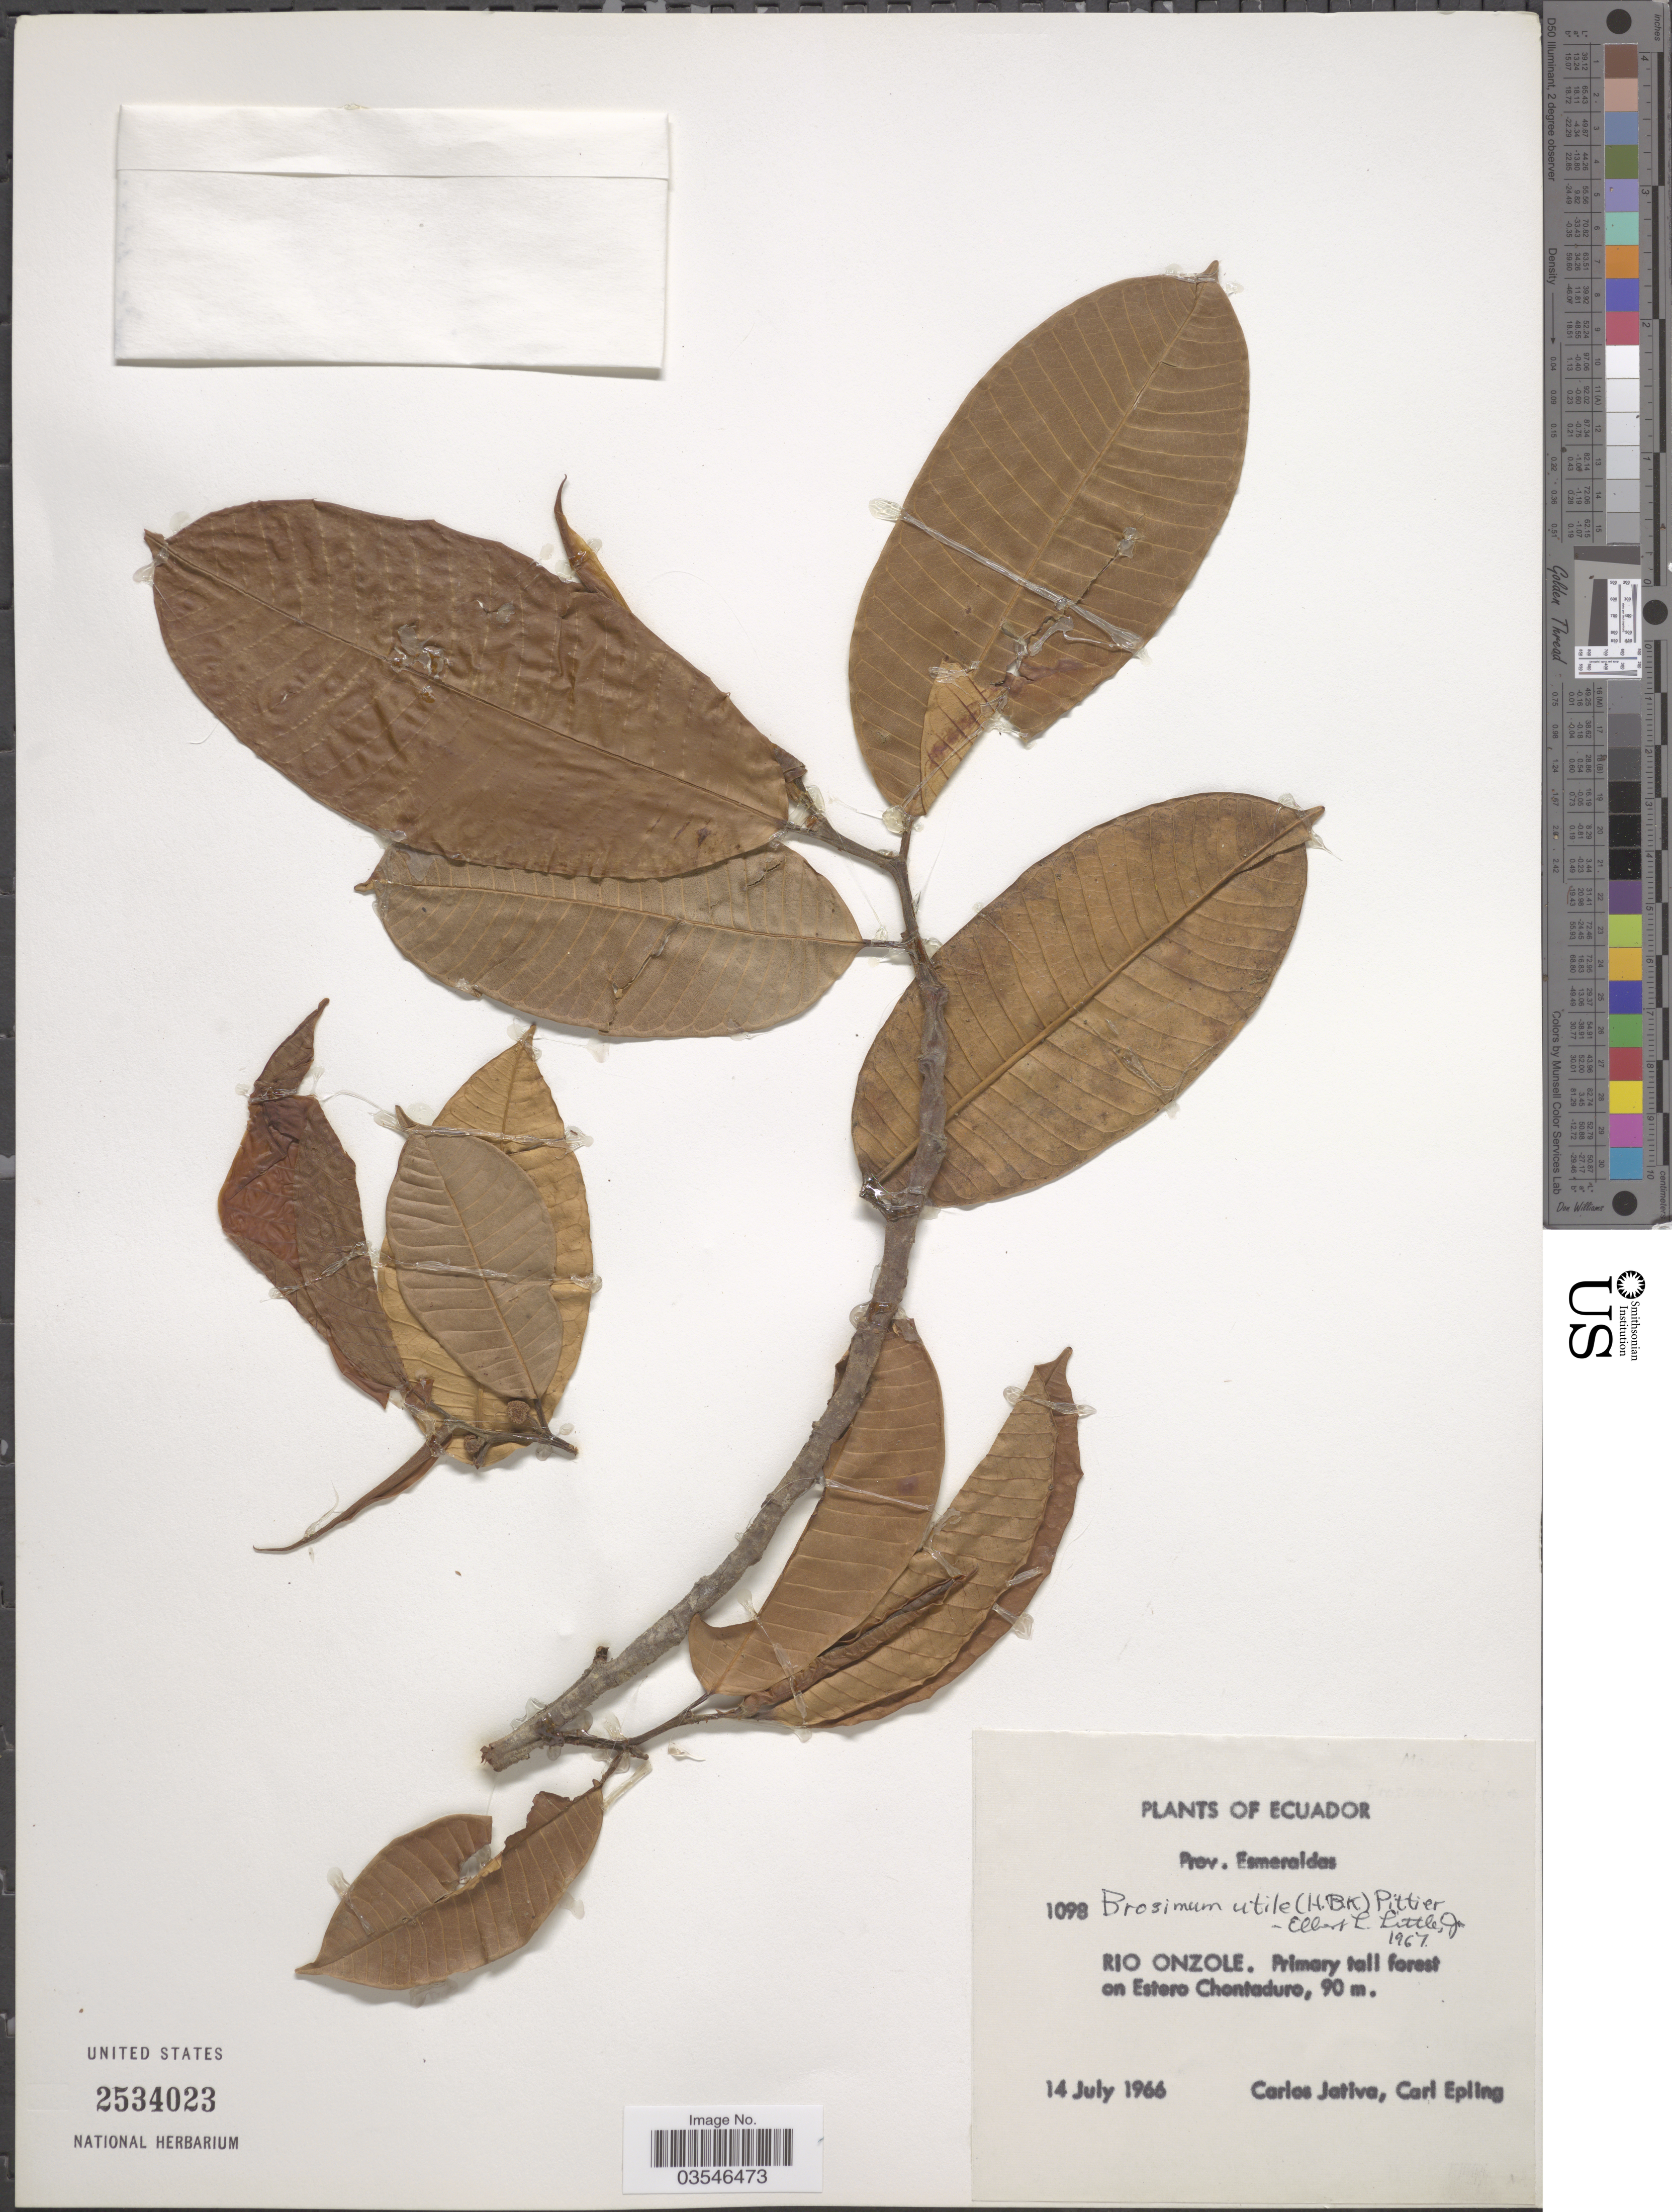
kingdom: Plantae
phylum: Tracheophyta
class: Magnoliopsida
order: Rosales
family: Moraceae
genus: Brosimum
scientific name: Brosimum utile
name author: (Kunth) Oken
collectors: C. D. Játiva & C. C. Epling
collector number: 1098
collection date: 1966-07-14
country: Ecuador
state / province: Esmeraldas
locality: Rio Onzole. Primary tall forest on Estero Chontaduro.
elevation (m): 90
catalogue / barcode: US 2534023